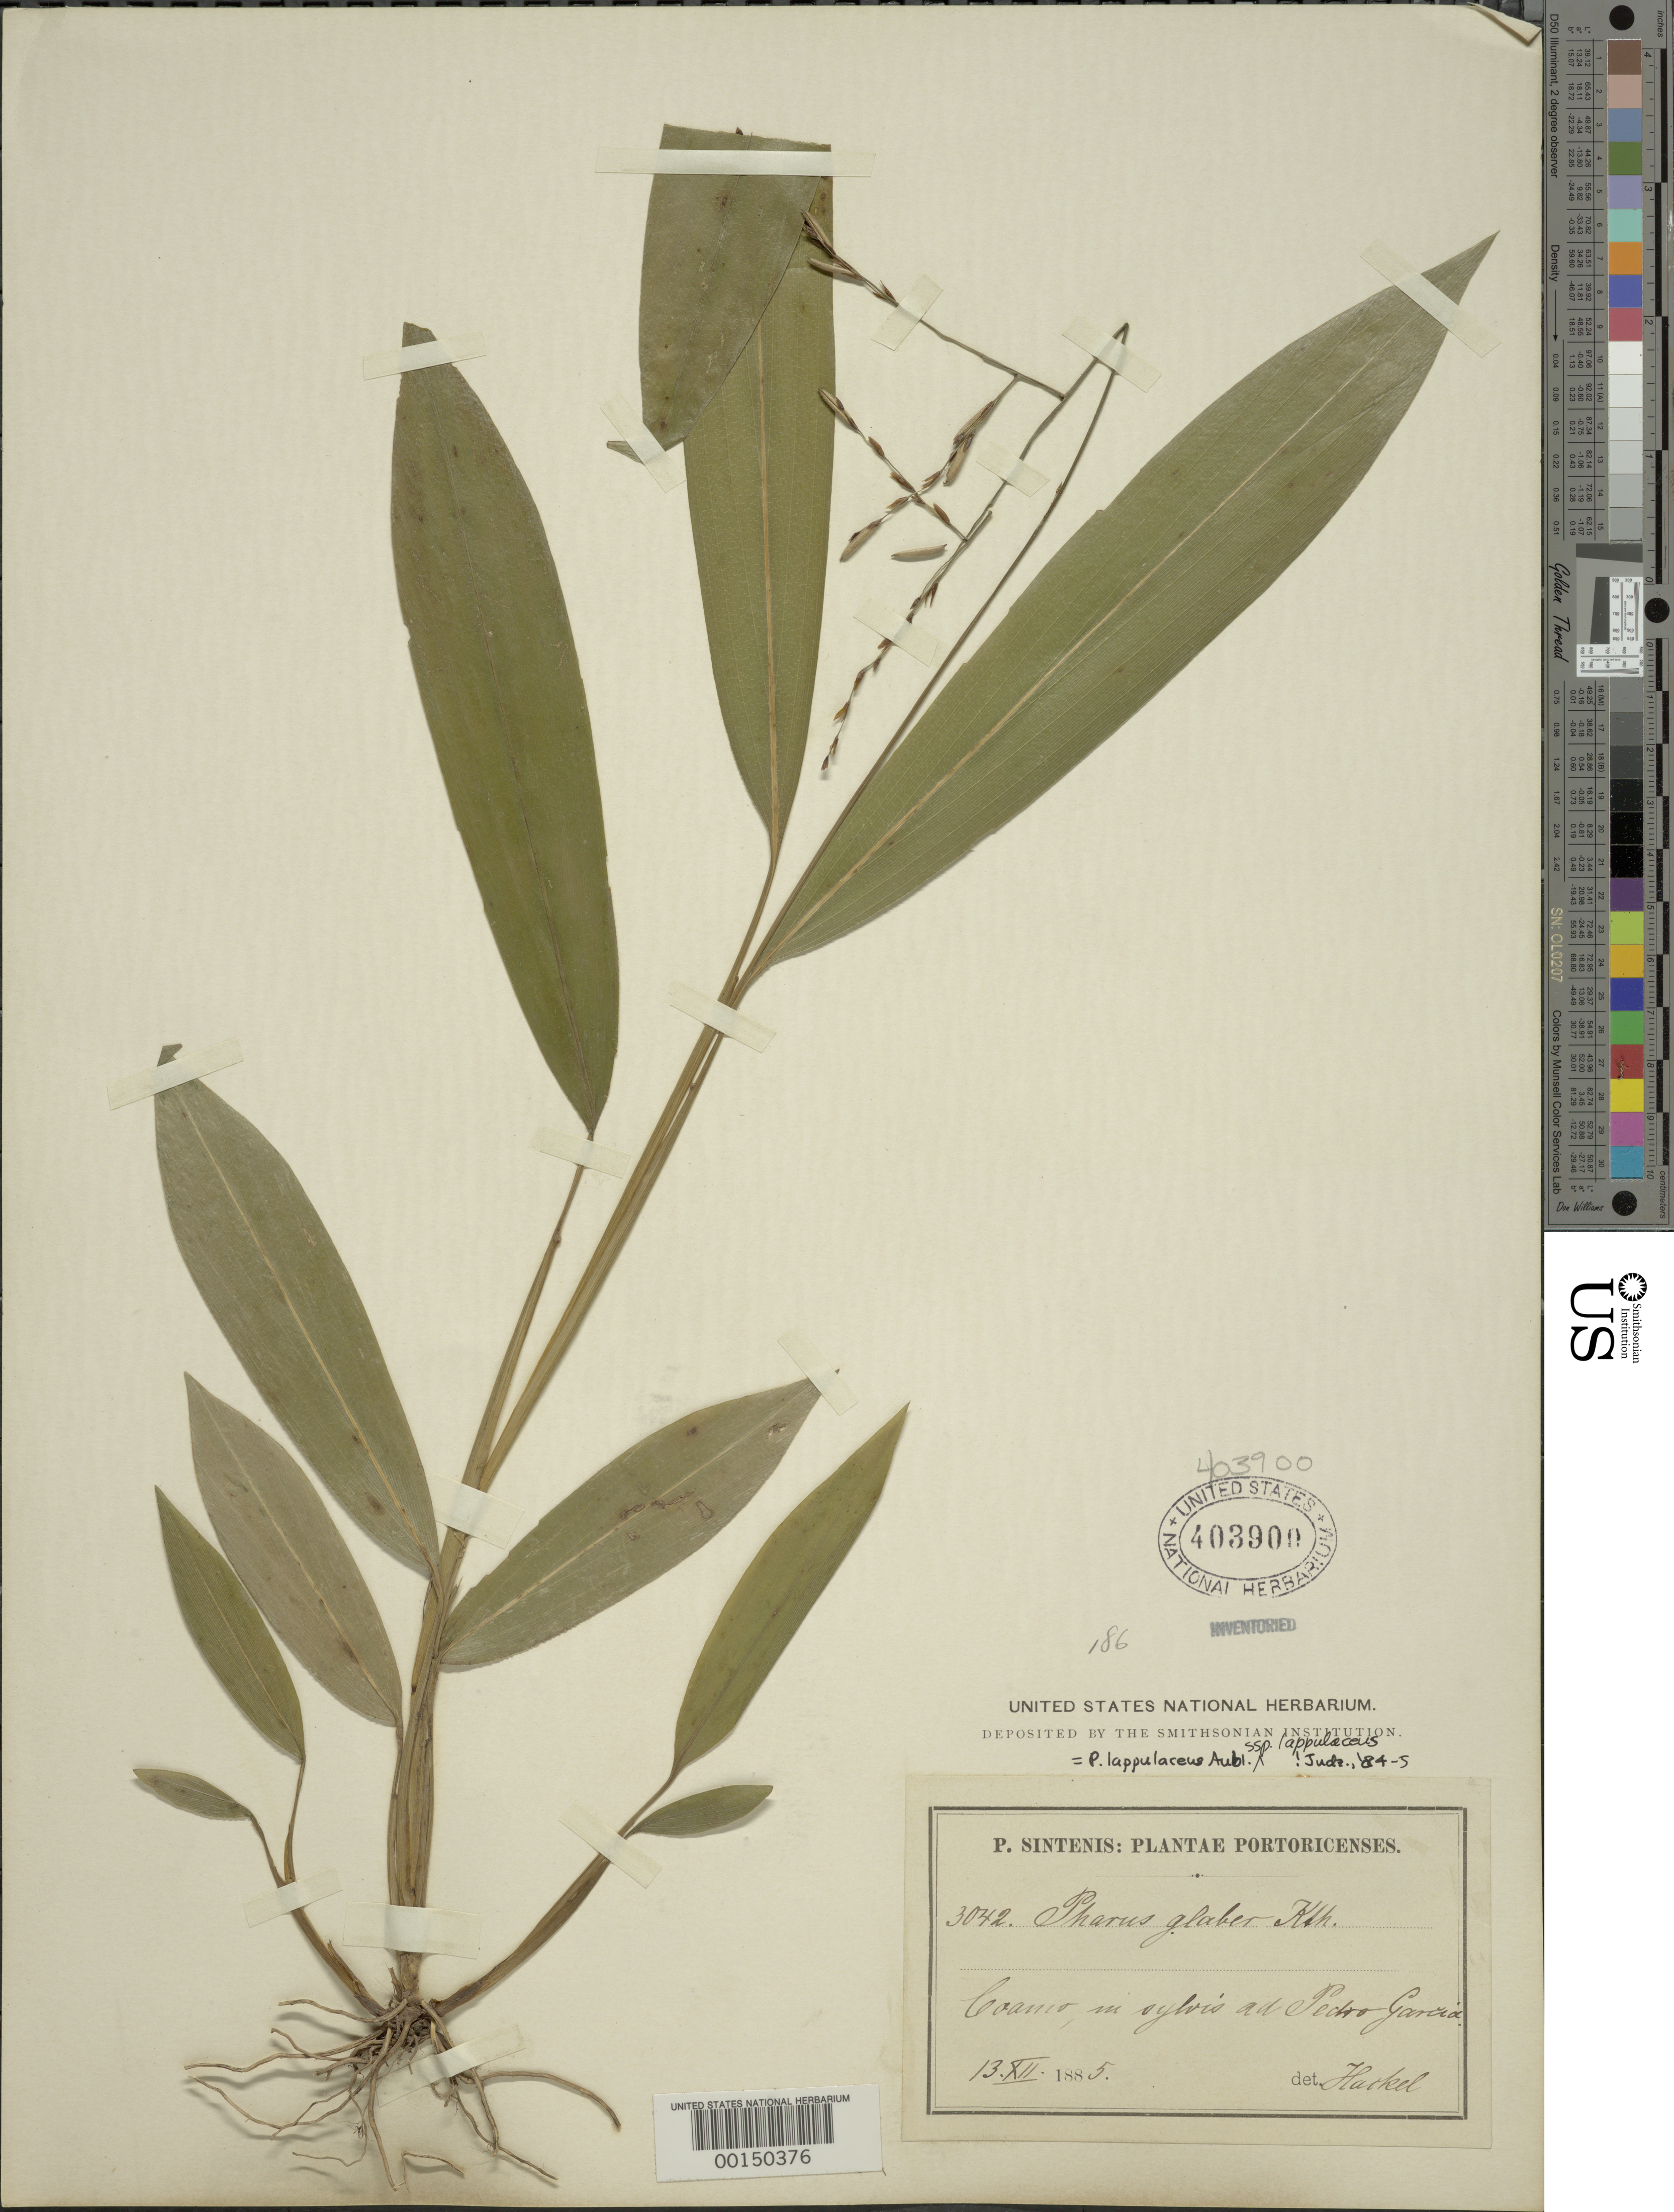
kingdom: Plantae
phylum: Tracheophyta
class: Liliopsida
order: Poales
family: Poaceae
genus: Pharus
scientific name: Pharus lappulaceus subsp. lappulaceus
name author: Aubl.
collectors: P. Sintenis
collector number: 3042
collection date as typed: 13 Jul 1885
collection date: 1885-07-13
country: Puerto Rico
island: Greater Antilles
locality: Sierra de Naguabo ad Rio Blanco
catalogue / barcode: US 403900